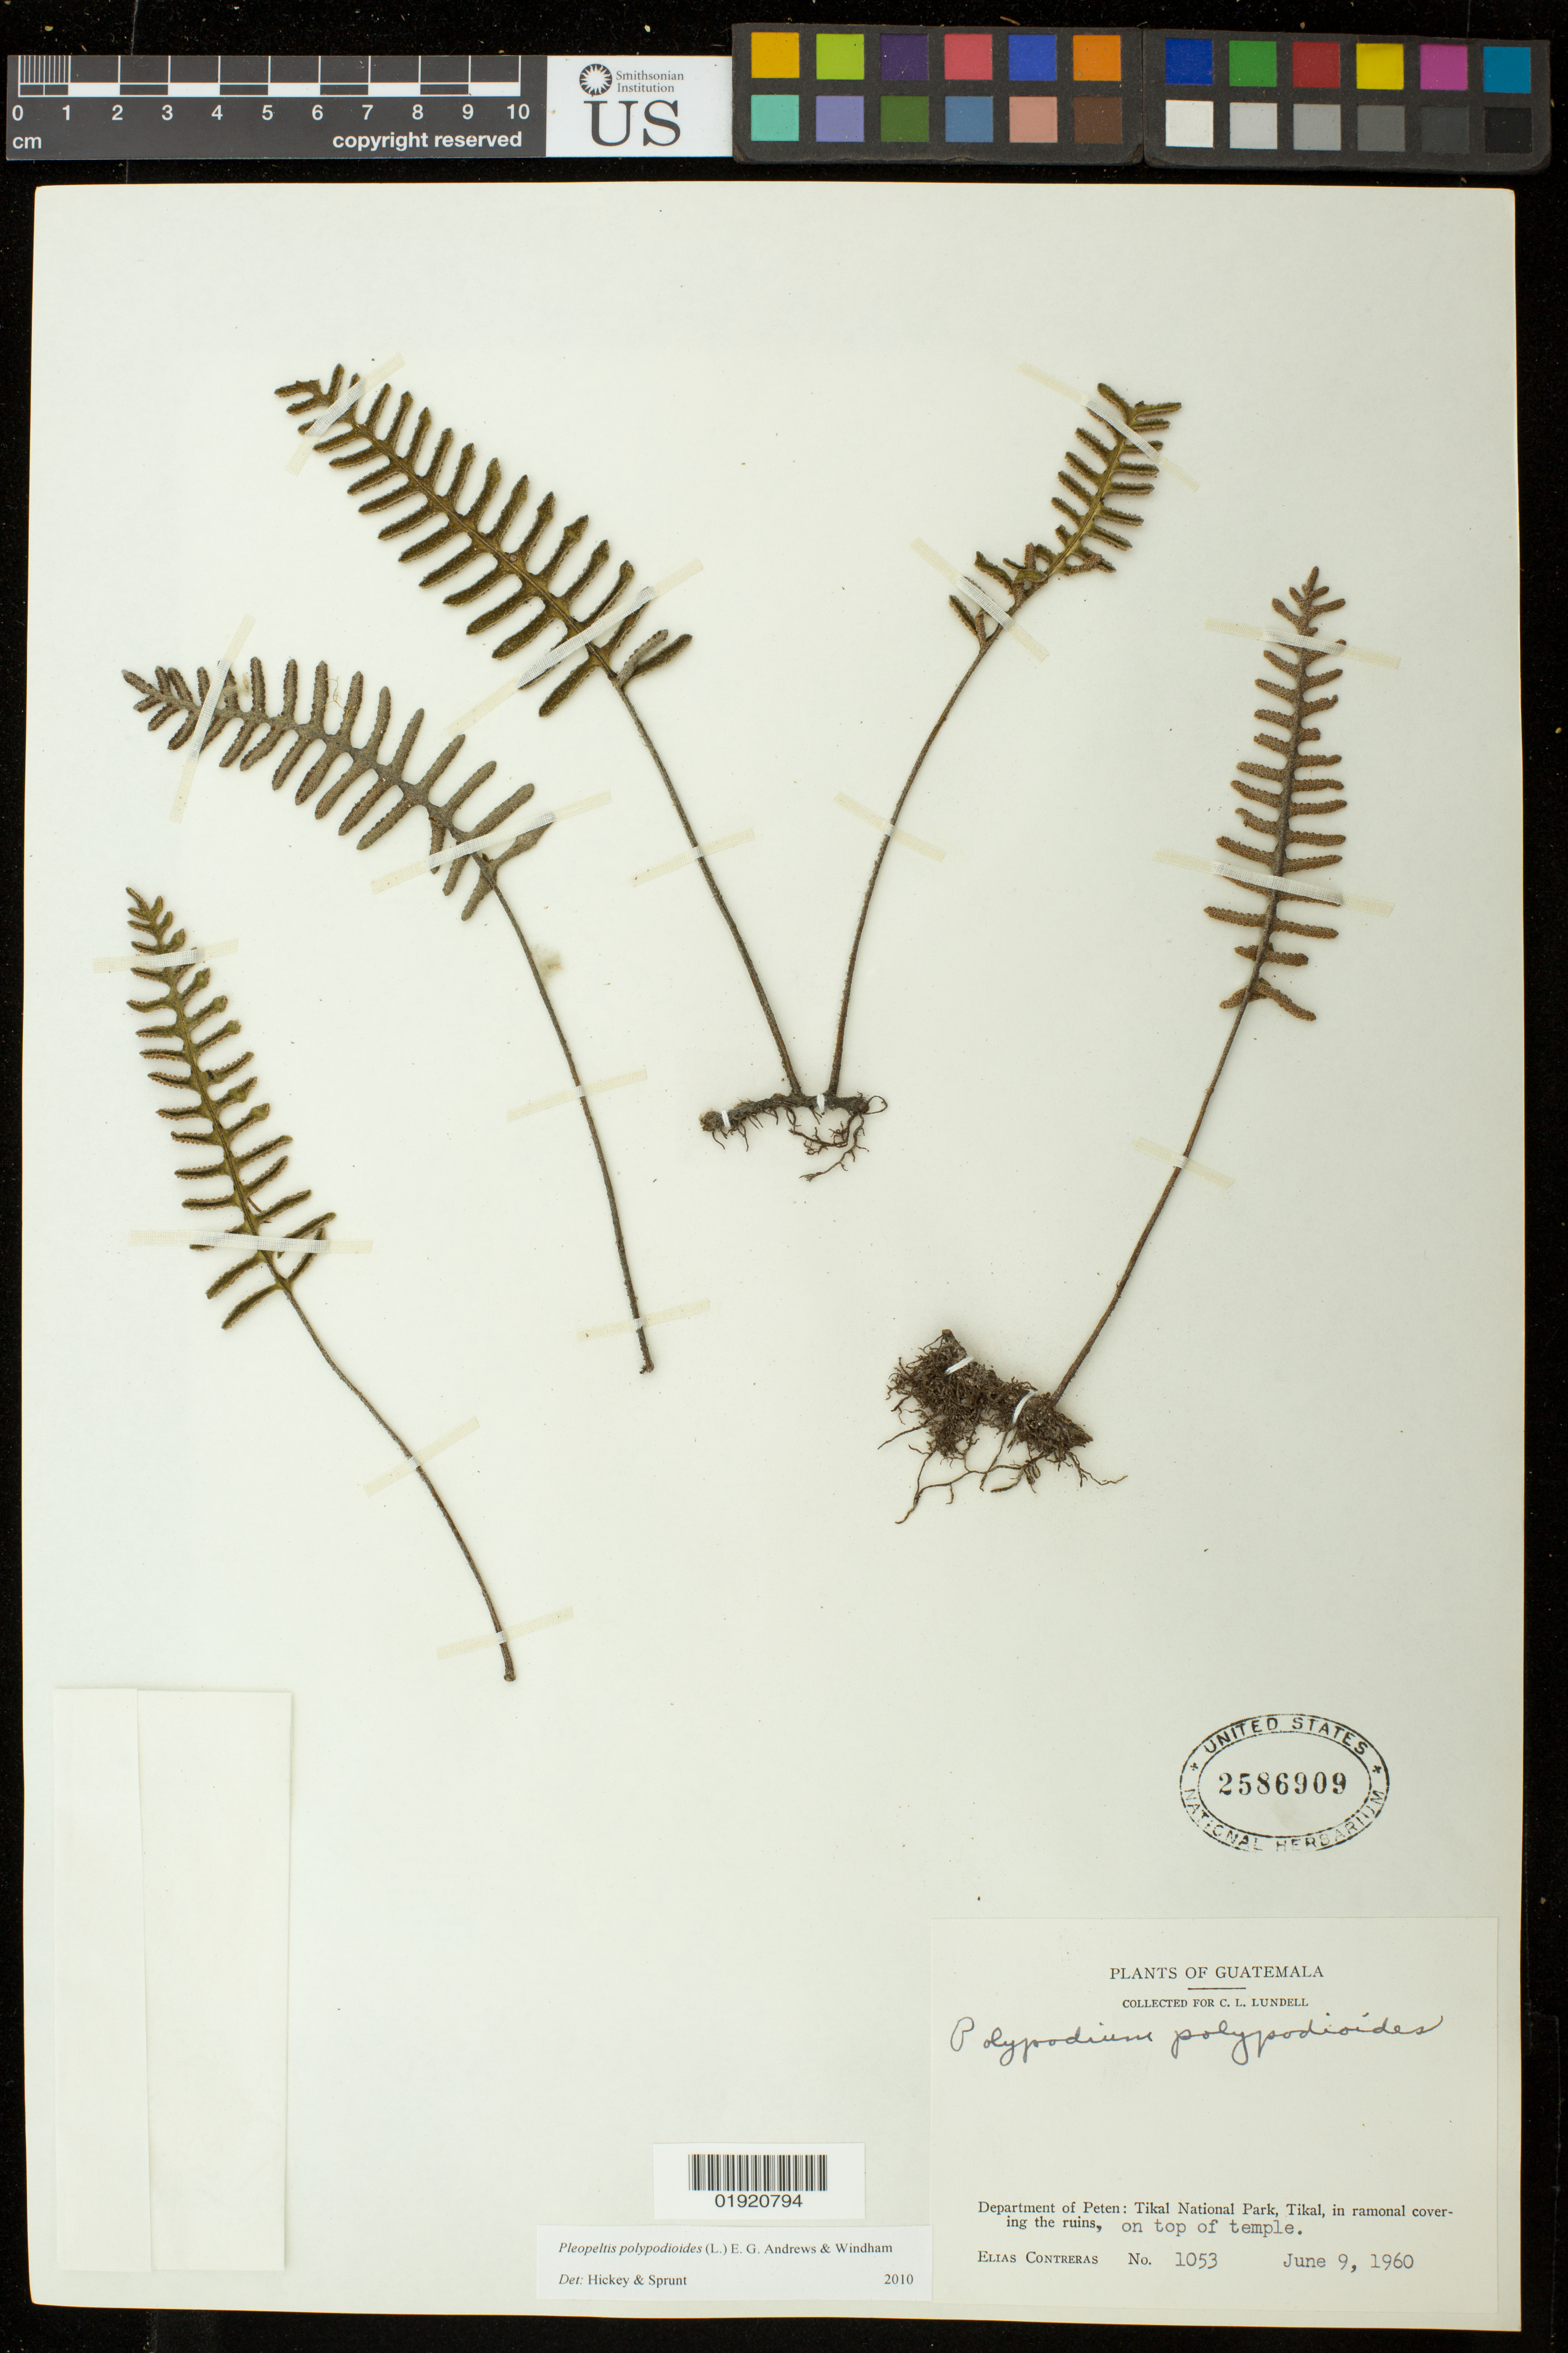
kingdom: Plantae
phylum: Tracheophyta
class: Polypodiopsida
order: Polypodiales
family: Polypodiaceae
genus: Pleopeltis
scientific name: Pleopeltis polypodioides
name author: (L.) E.G. Andrews & Windham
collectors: E. Contreras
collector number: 1053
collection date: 1960-06-09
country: Guatemala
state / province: El Petén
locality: Tikal National Park, Tikal.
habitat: In ramonal covering the ruins, on top of temple.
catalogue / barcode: US 2586909